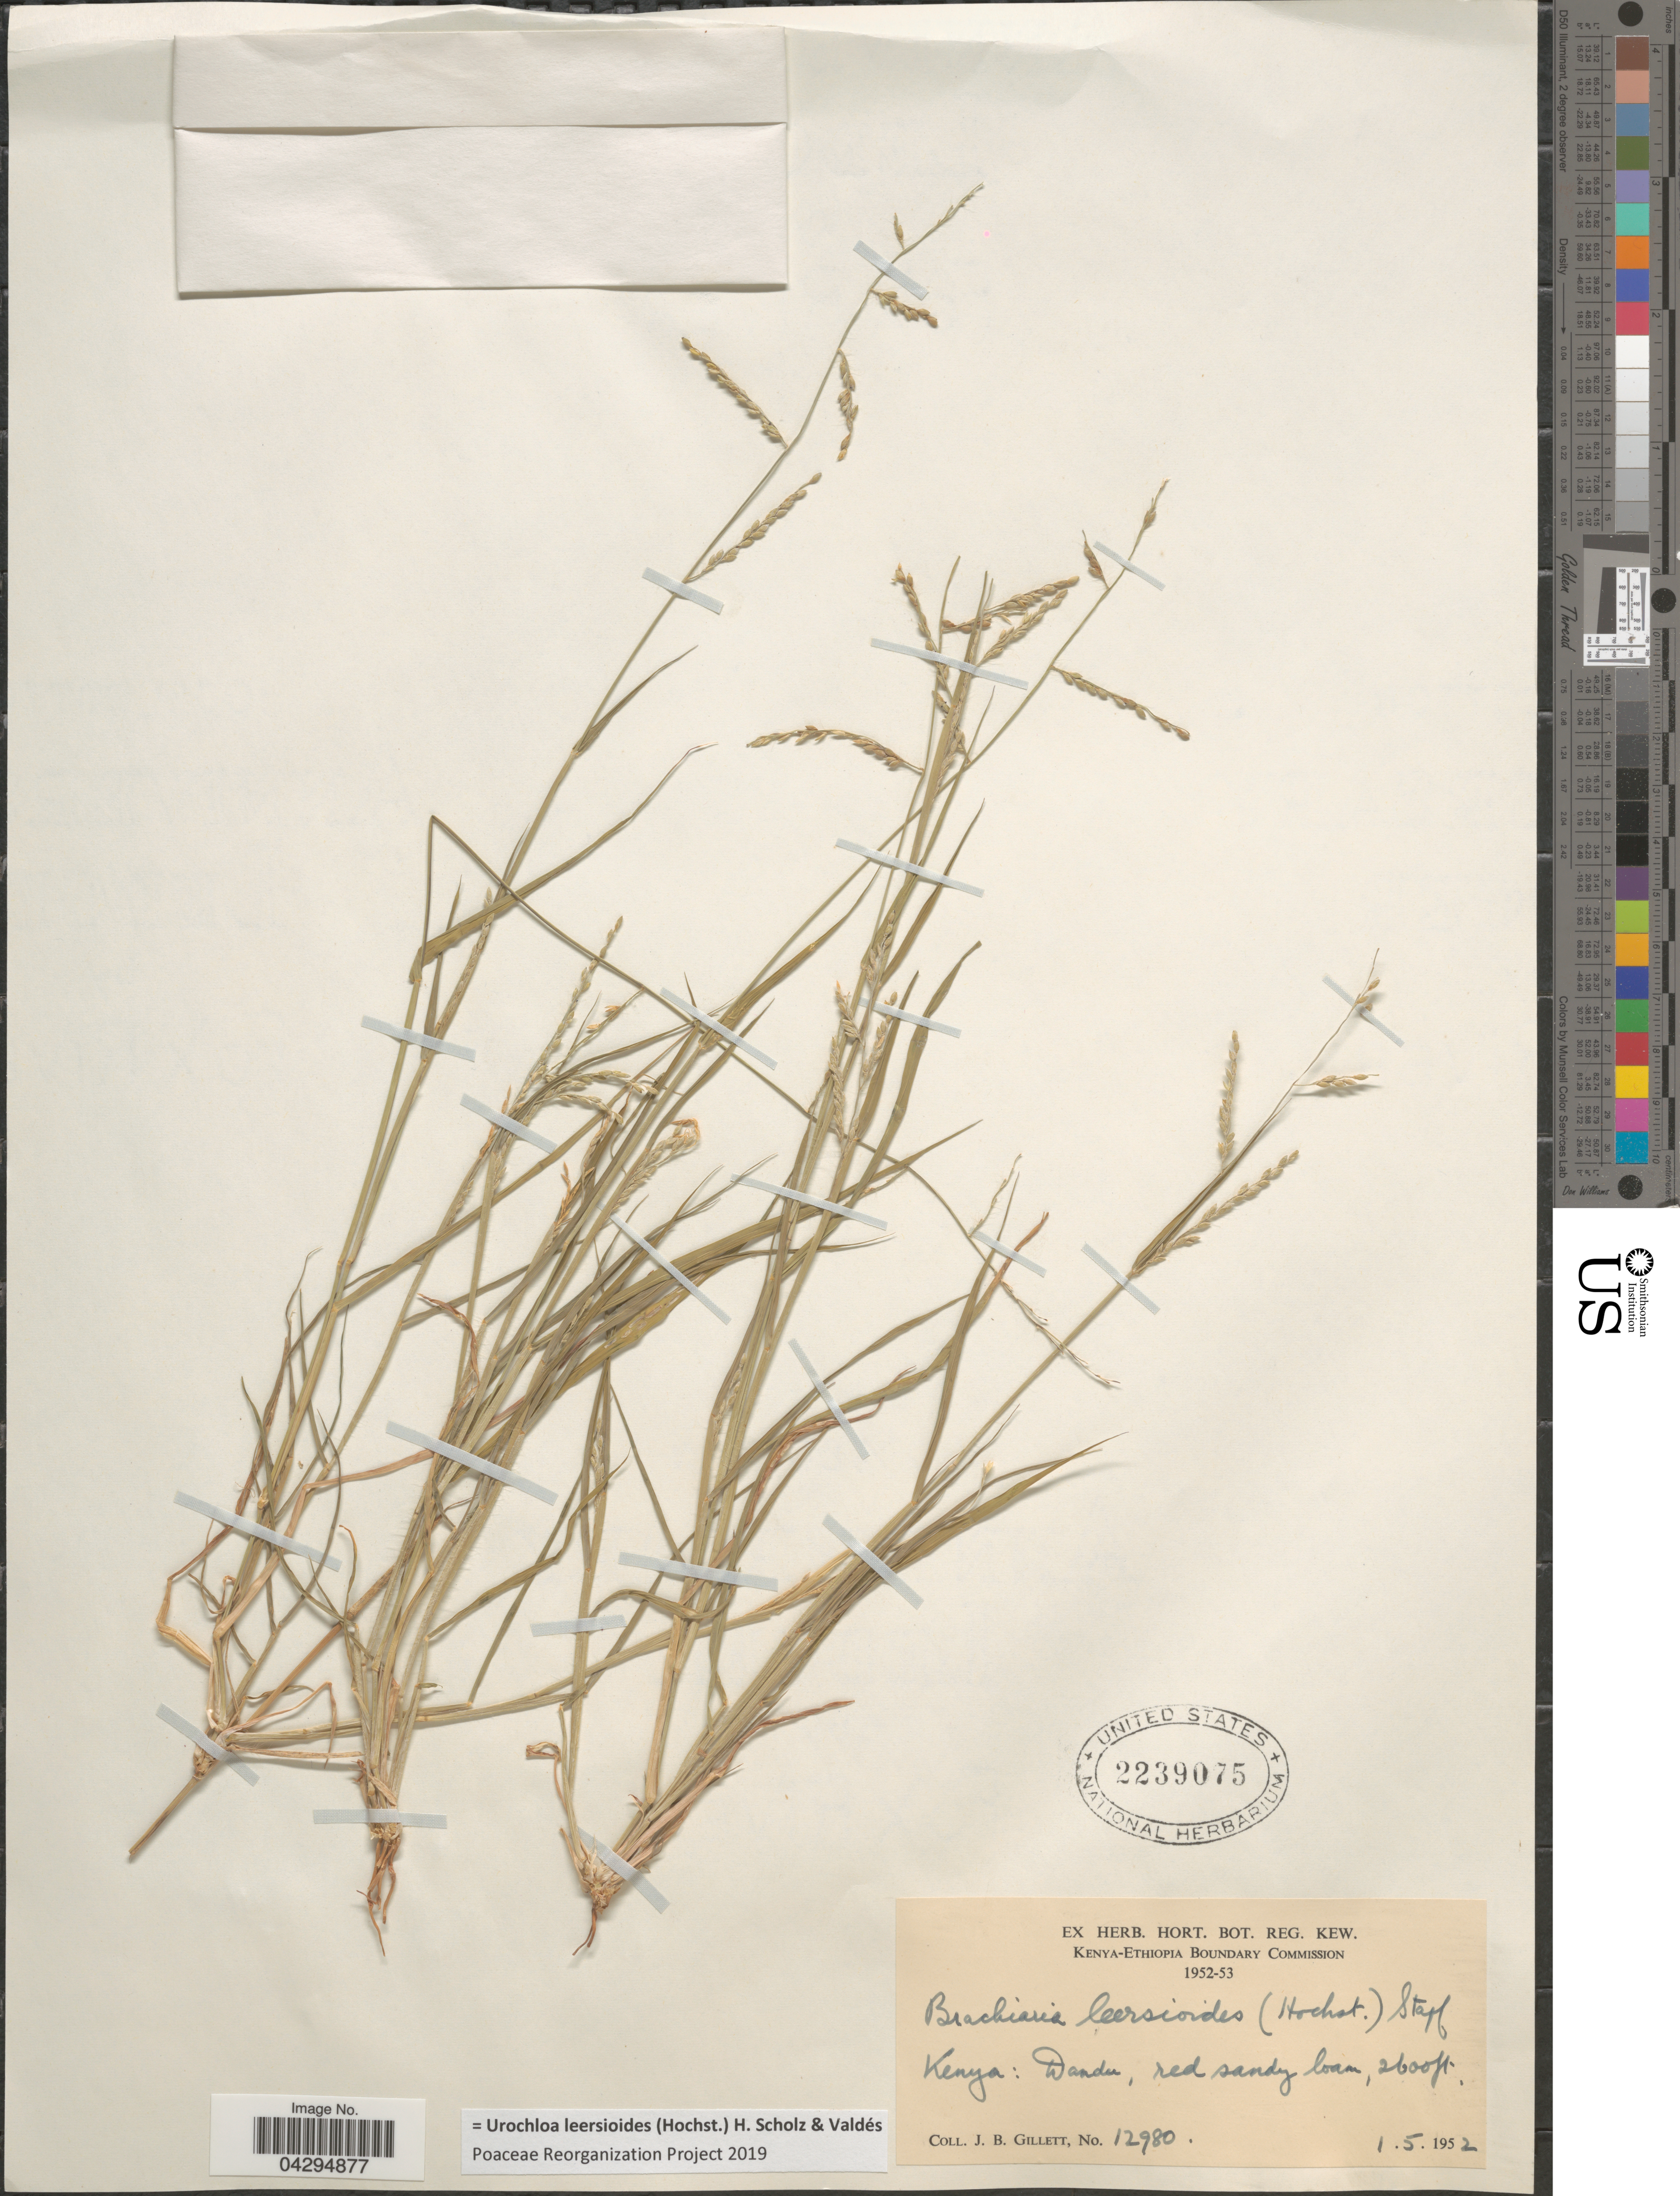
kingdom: Plantae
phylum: Tracheophyta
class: Liliopsida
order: Poales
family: Poaceae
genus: Urochloa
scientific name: Urochloa leersioides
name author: (Hochst.) H. Scholz & Valdés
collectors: J. B. Gillett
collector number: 12980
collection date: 1952-05-01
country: Kenya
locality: Dandu.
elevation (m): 792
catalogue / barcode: US 2239075